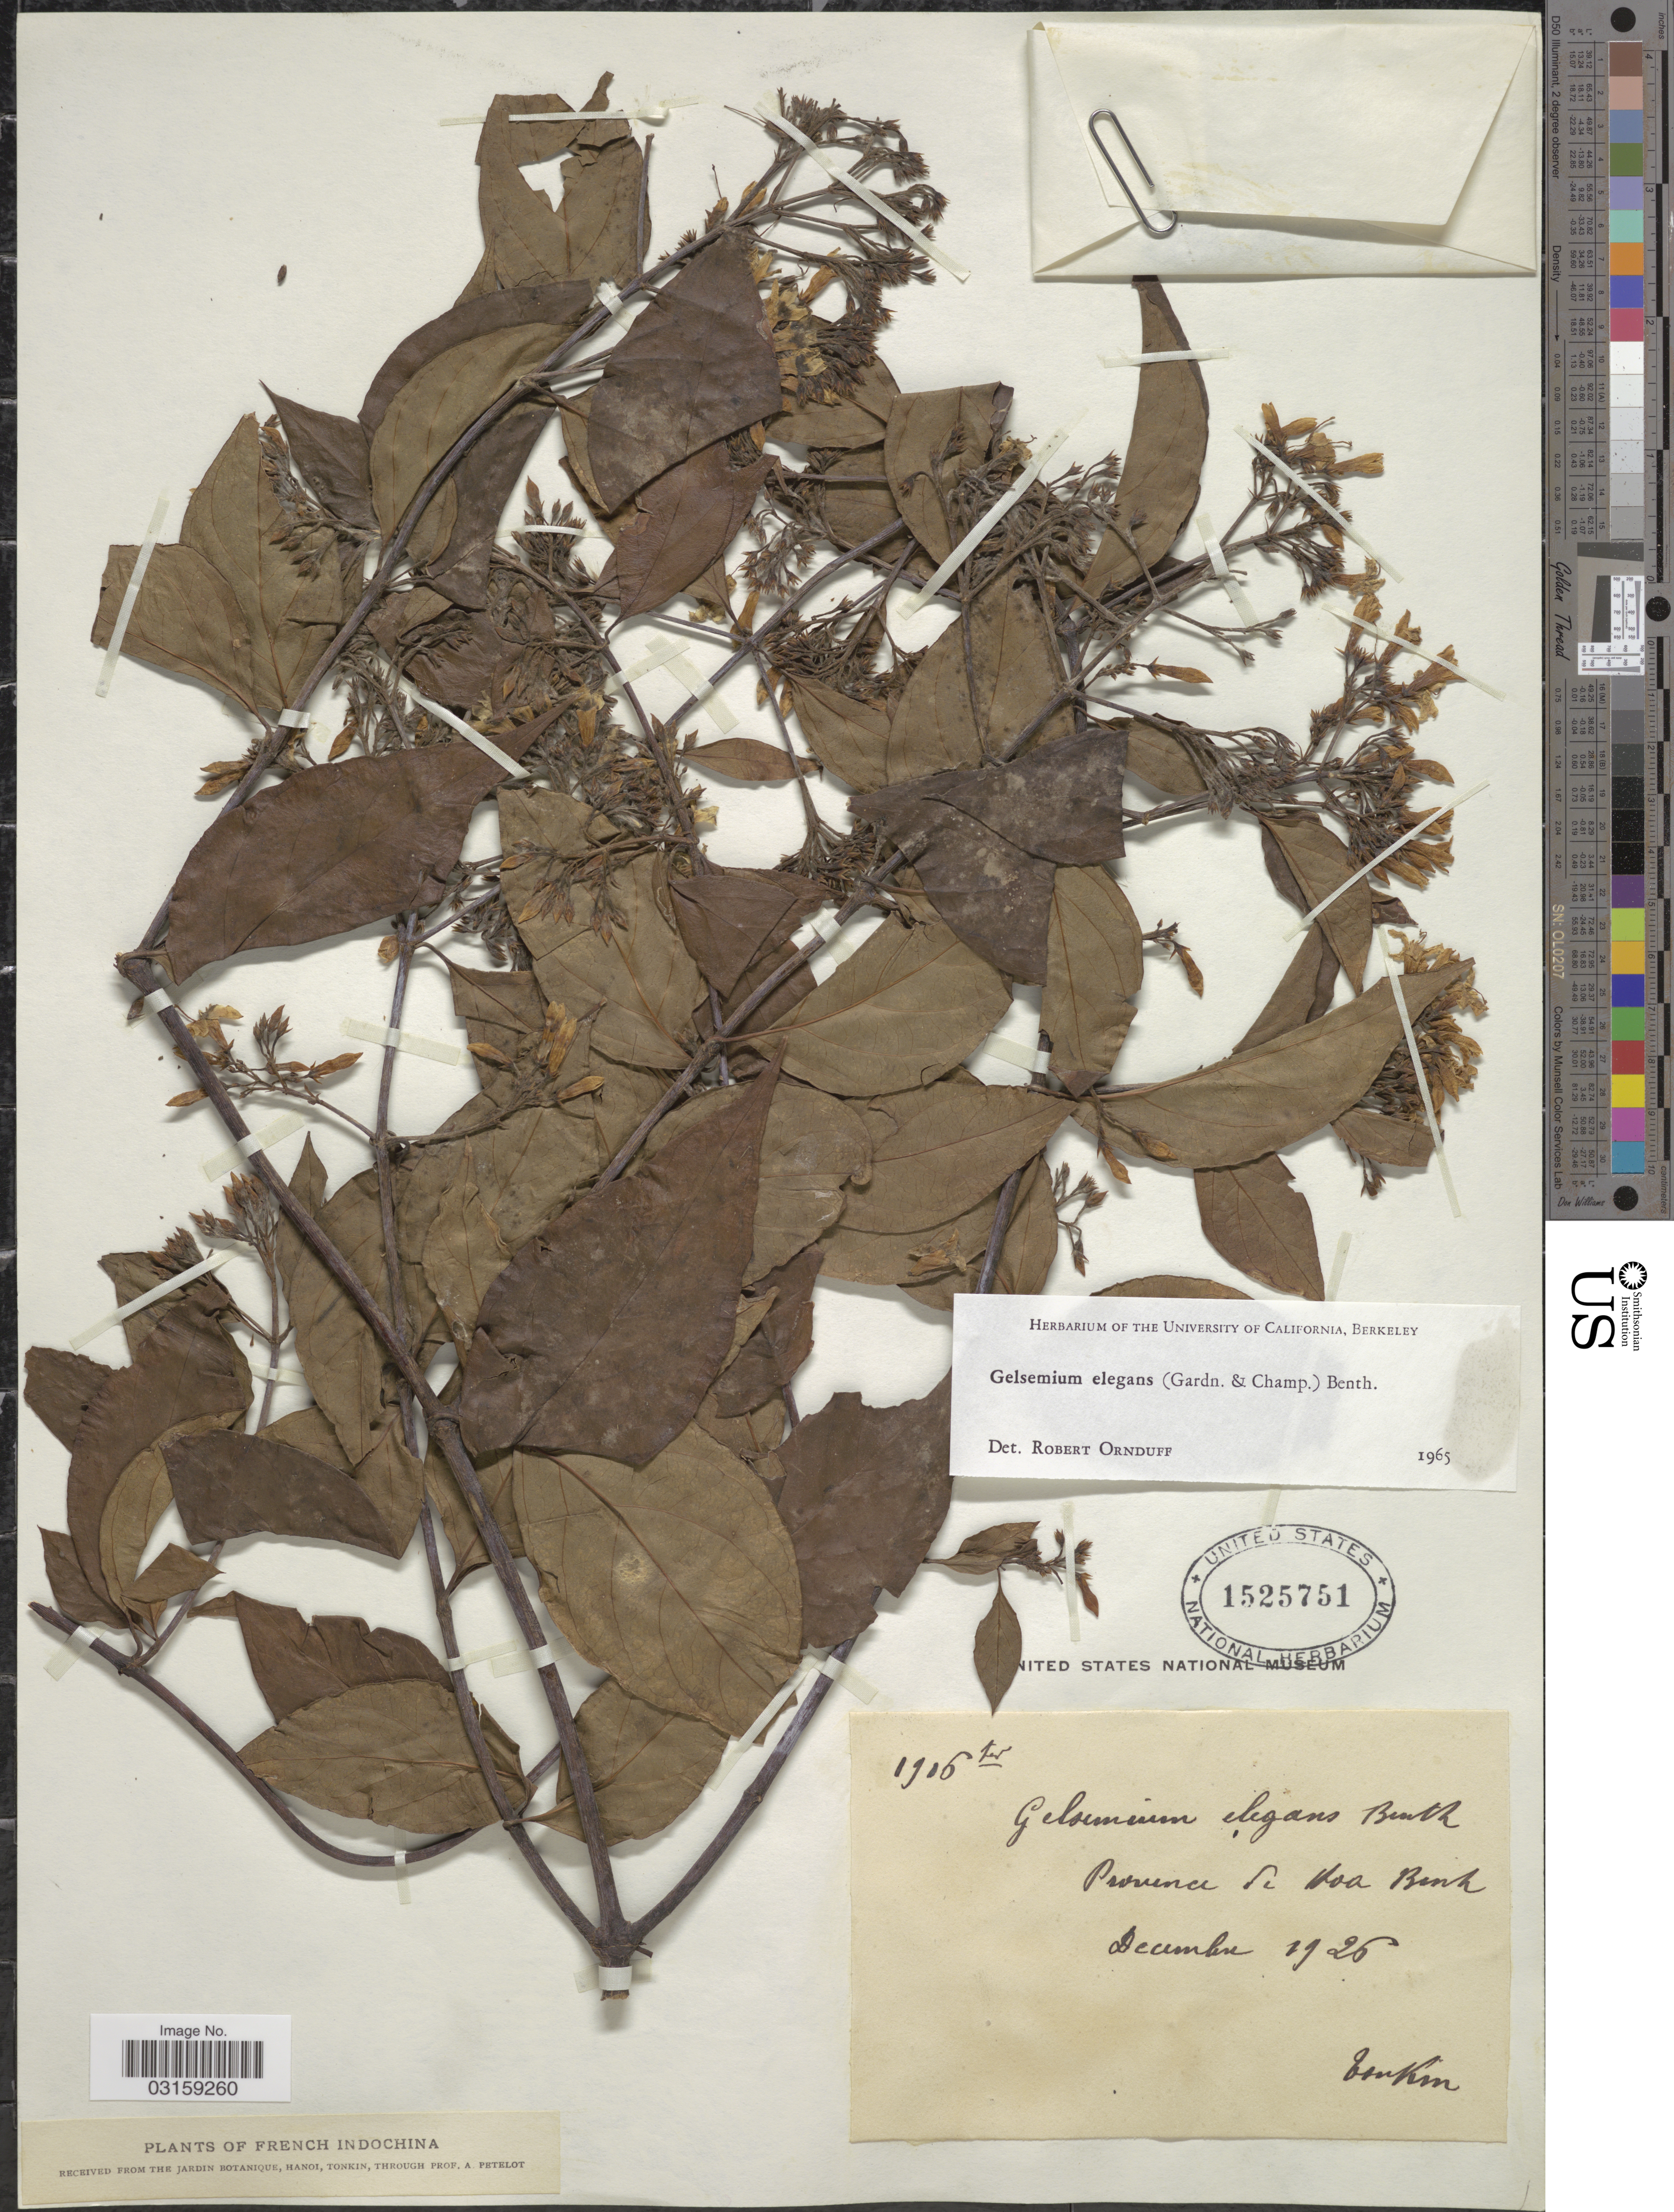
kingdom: Plantae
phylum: Tracheophyta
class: Magnoliopsida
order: Gentianales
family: Gelsemiaceae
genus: Gelsemium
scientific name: Gelsemium elegans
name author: (Gardner & Chapm.) Benth.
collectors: P. A. Pételot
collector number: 1906ter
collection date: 1926-12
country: Vietnam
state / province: Hoa Binh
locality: French Indochina.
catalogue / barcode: US 1525751